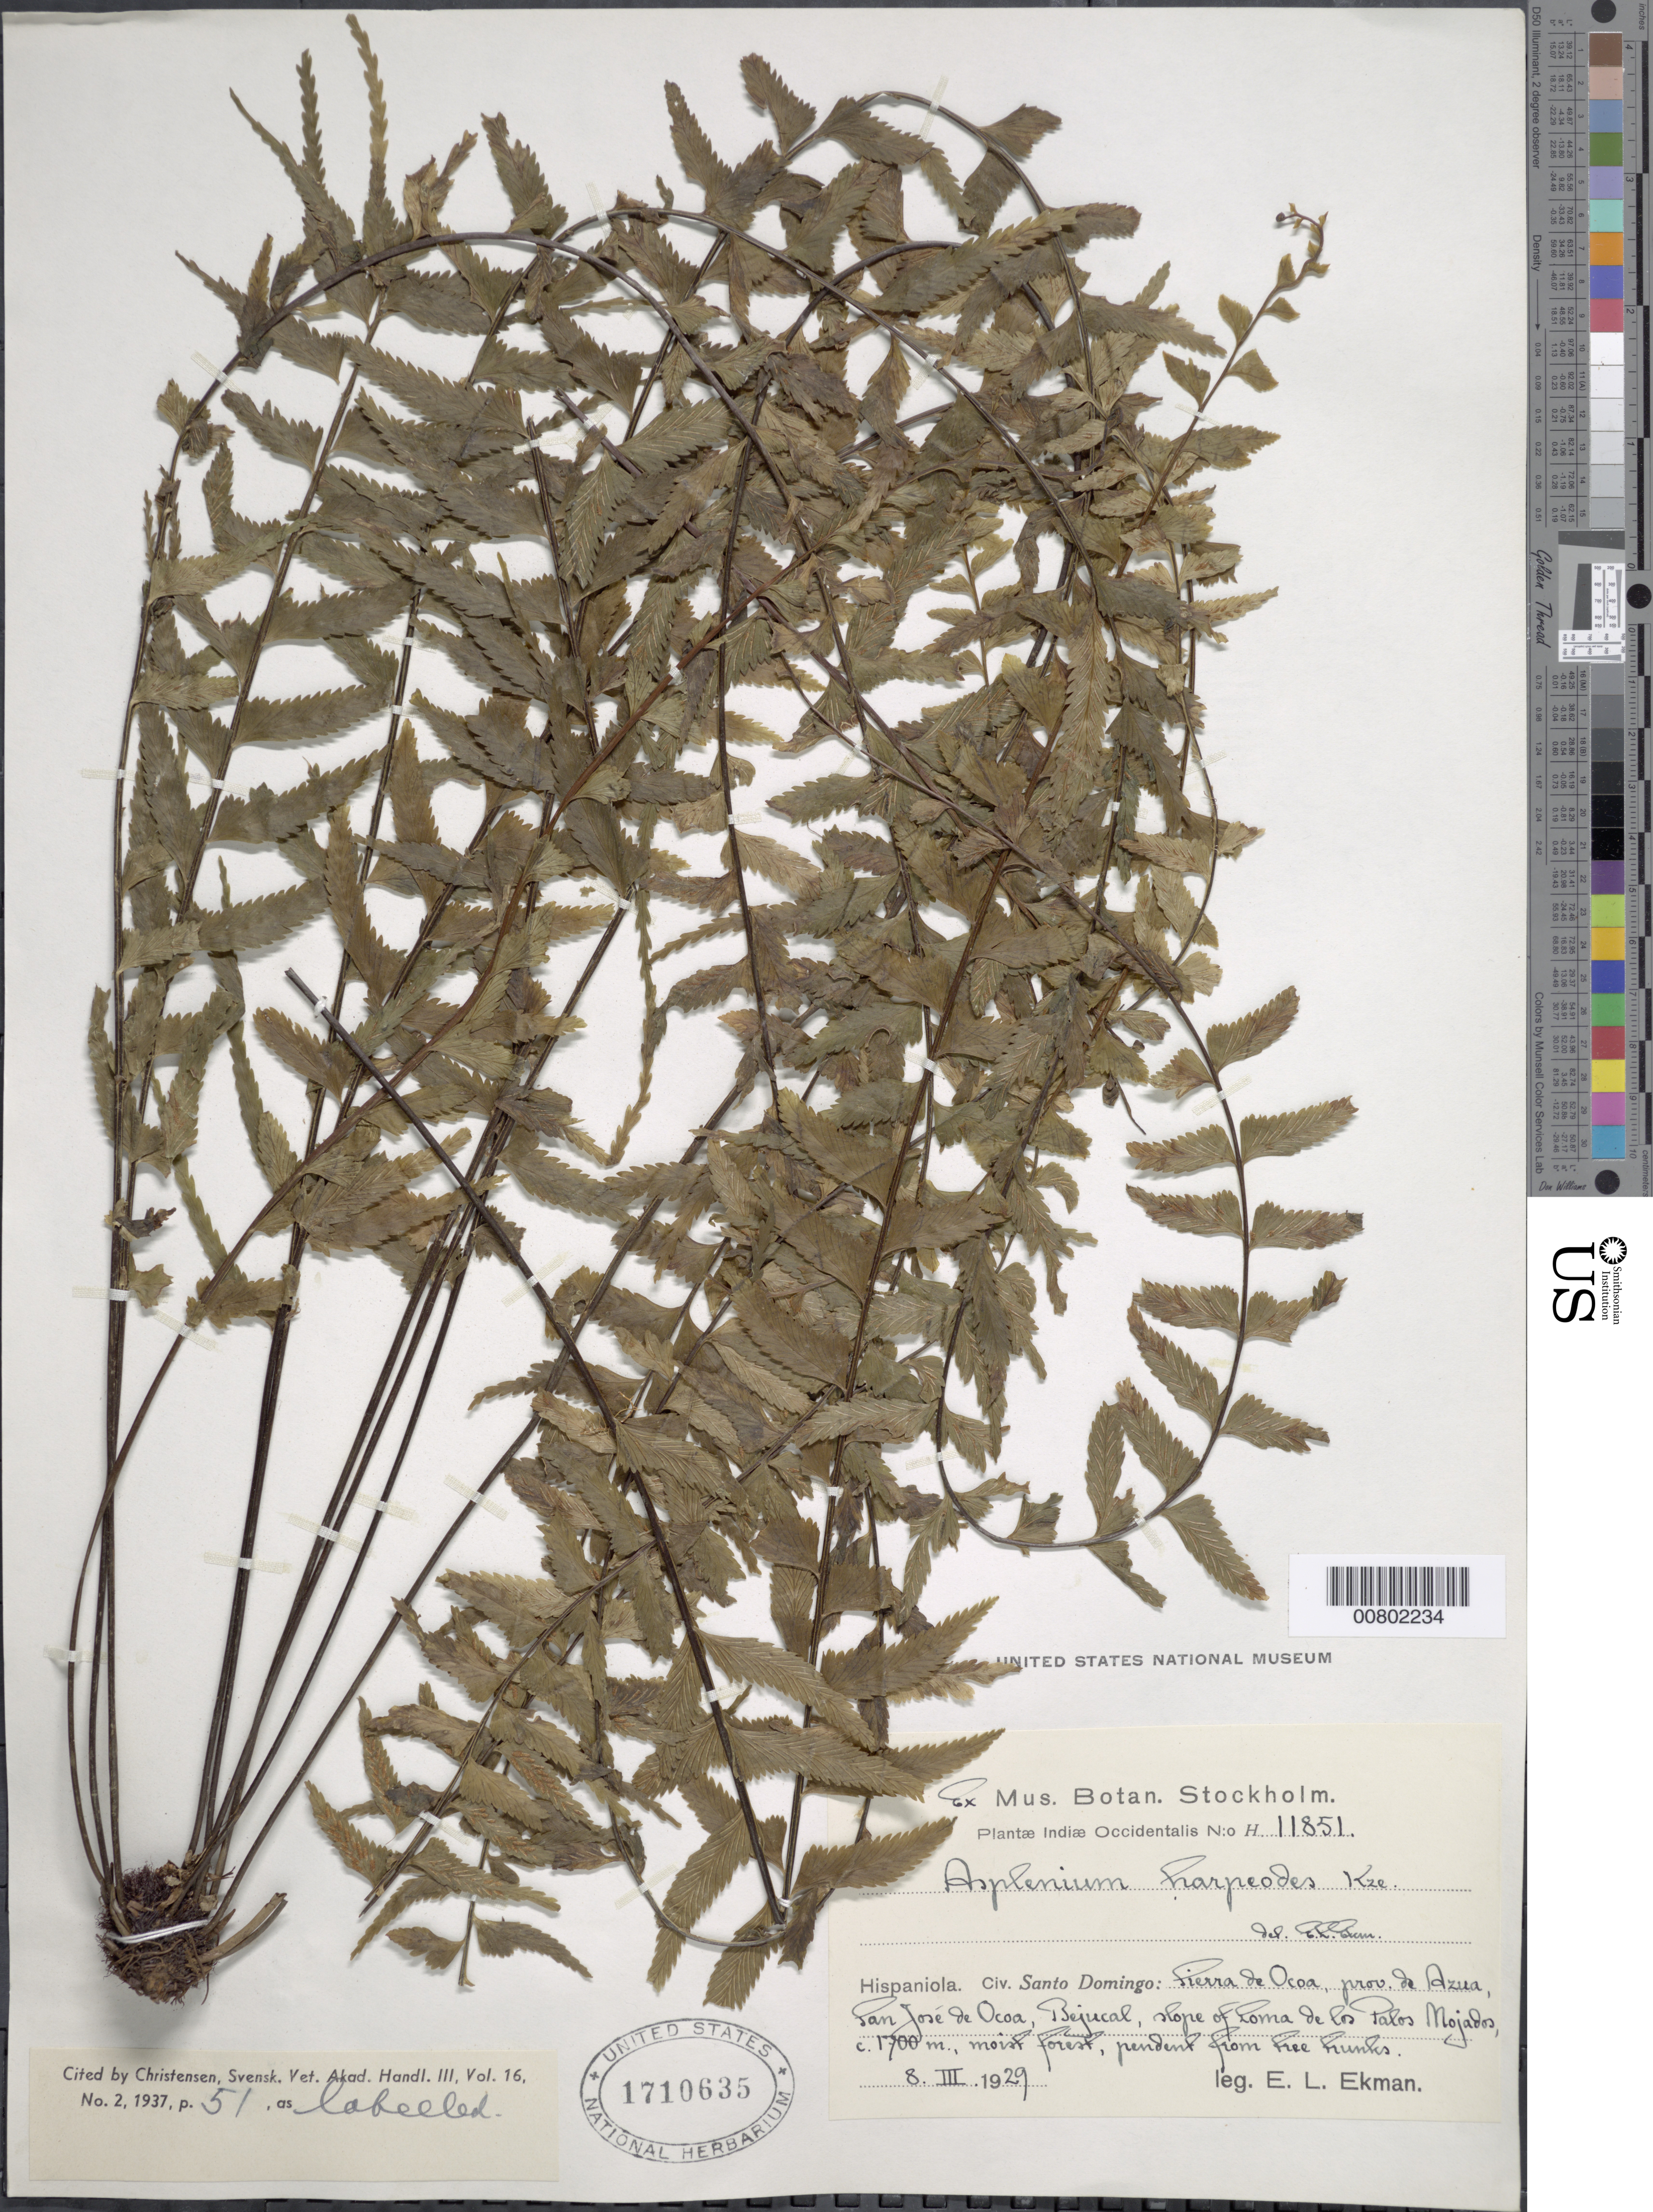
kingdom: Plantae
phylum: Tracheophyta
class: Polypodiopsida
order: Polypodiales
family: Aspleniaceae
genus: Asplenium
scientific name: Asplenium harpeodes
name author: Kunze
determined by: Christensen, C. F. A.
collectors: E. L. Ekman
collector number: H 11851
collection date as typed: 08 Mar 1929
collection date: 1929-03-08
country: Dominican Republic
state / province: Azua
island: Hispaniola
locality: Sierra de Ocoa, San José de Ocoa, Bejucal, Loma de Los Palos Mojados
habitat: Moist forest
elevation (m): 1700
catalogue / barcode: US 1710635